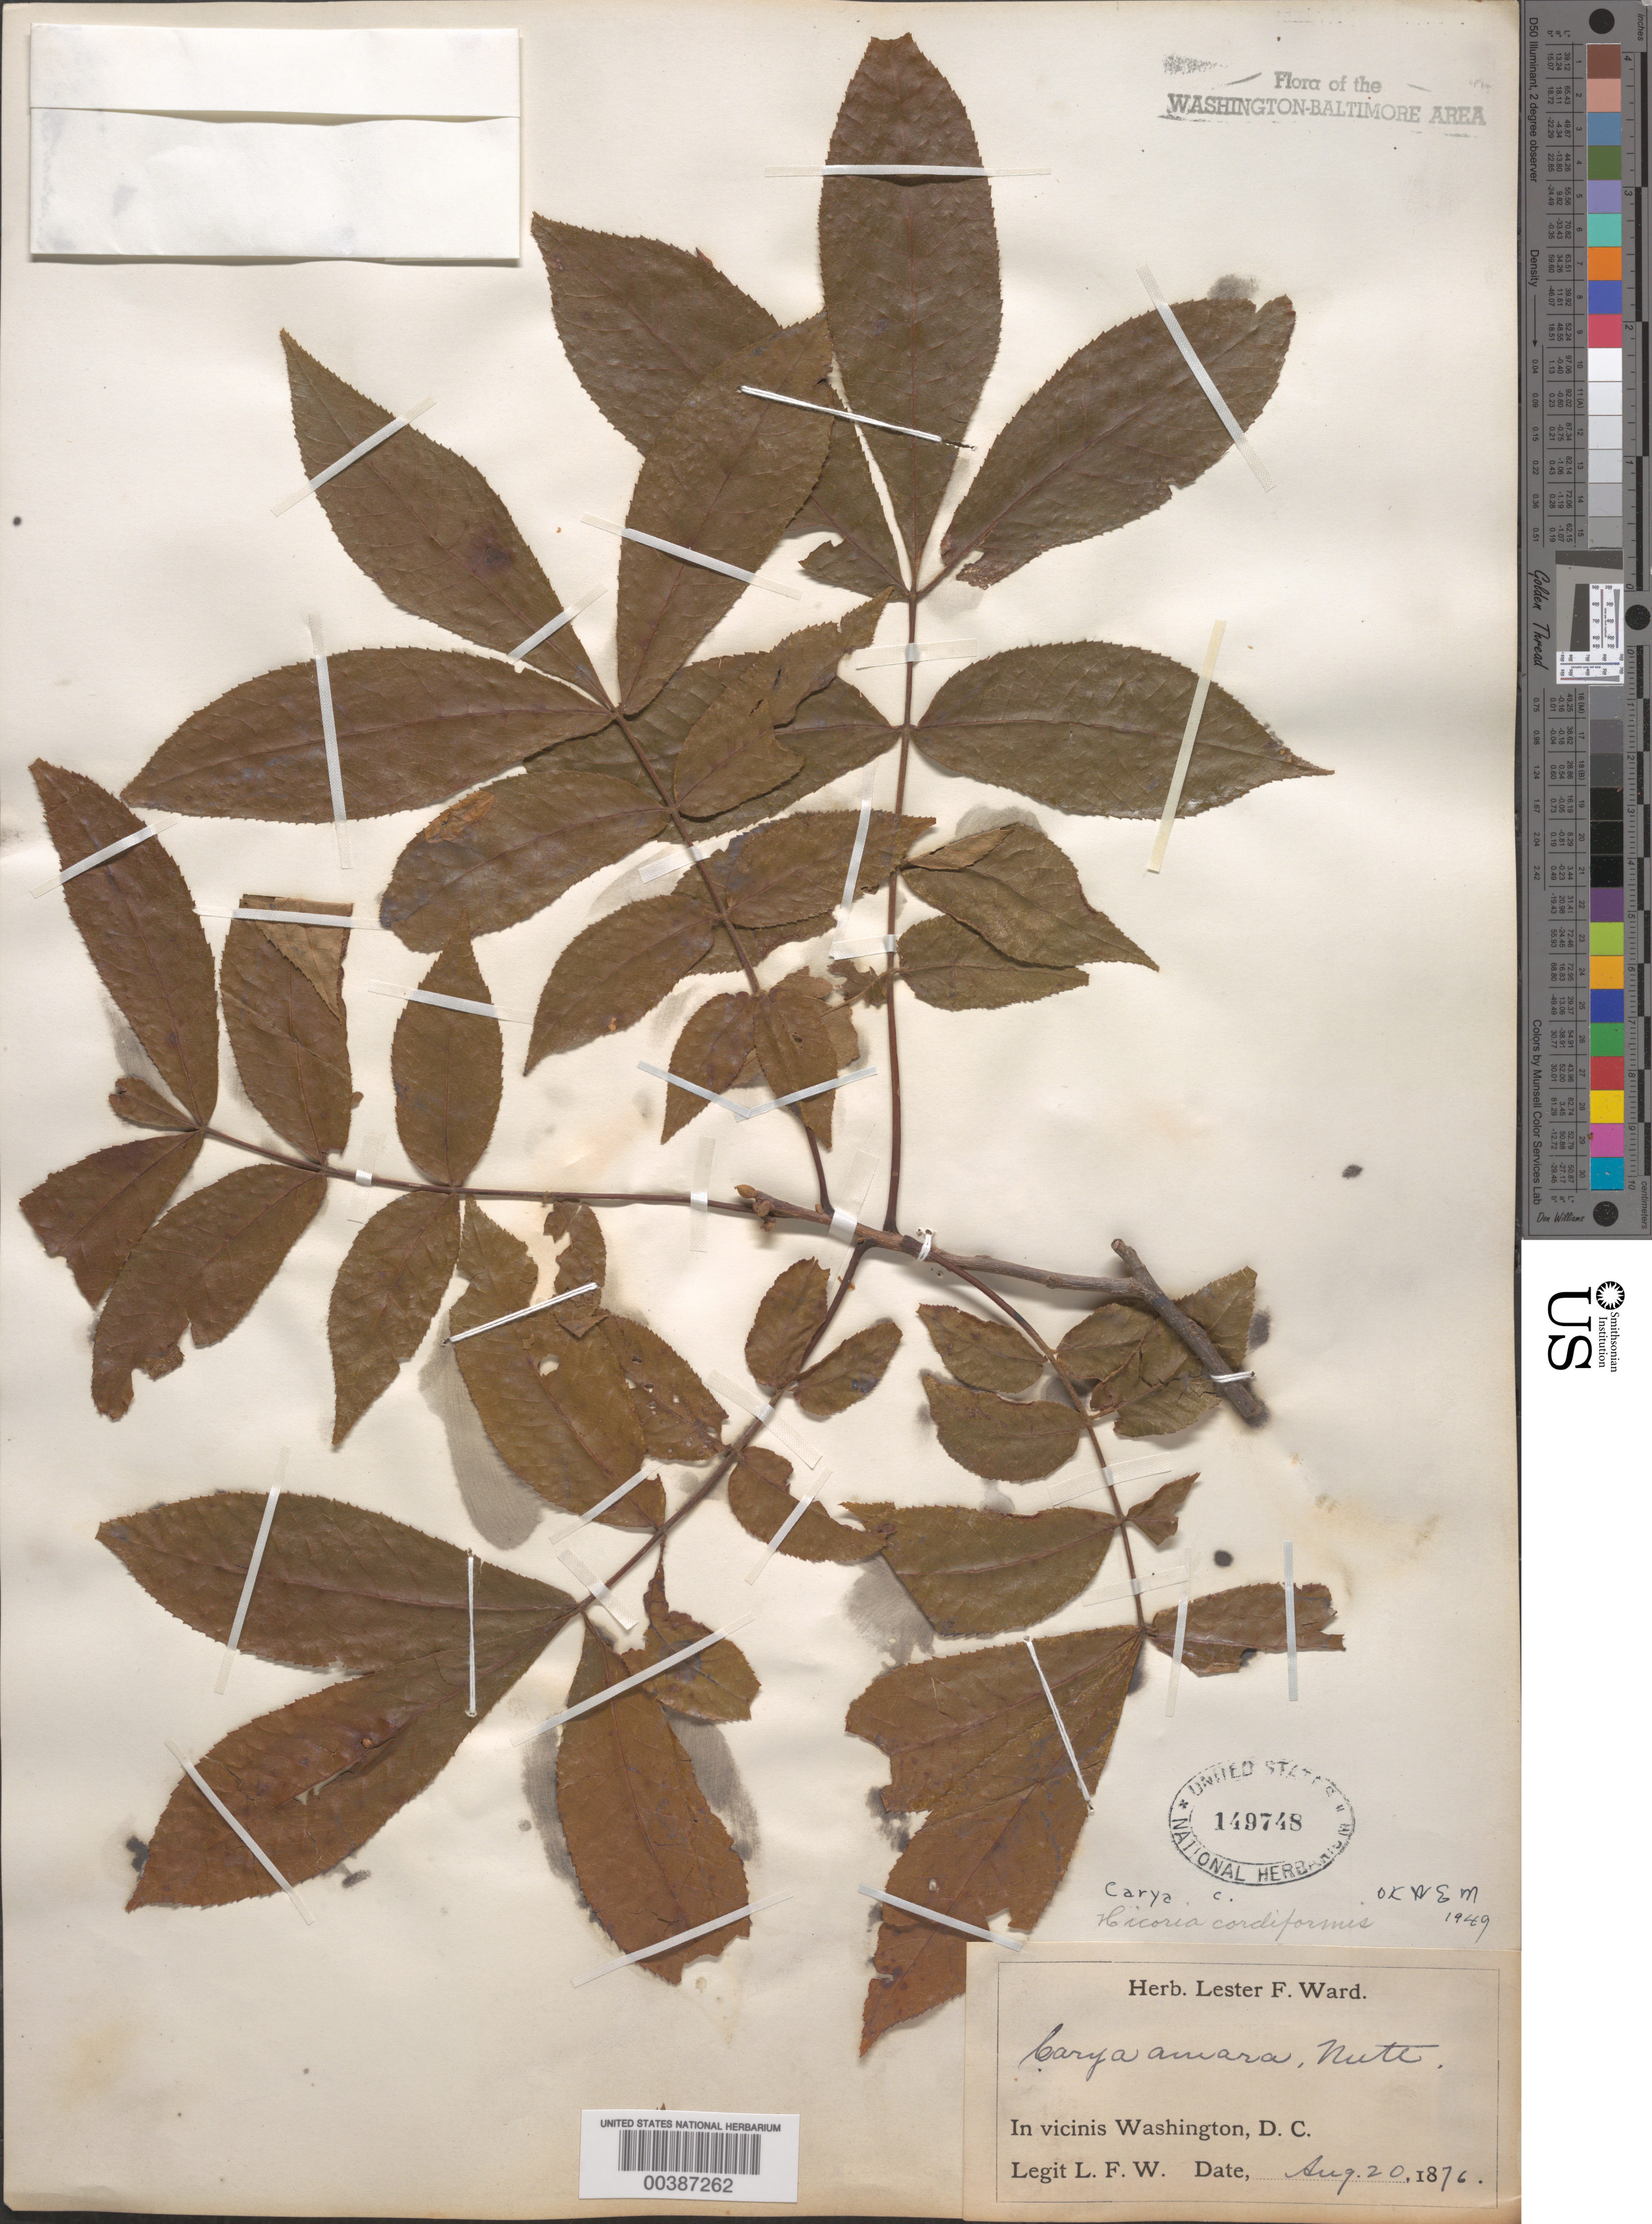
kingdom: Plantae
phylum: Tracheophyta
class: Magnoliopsida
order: Fagales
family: Juglandaceae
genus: Carya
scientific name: Carya cordiformis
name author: (Wangenh.) K. Koch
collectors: L. F. Ward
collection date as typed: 20 Aug 1876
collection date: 1876-08-20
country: United States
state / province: District of Columbia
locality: Washington DC area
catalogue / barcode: US 149748